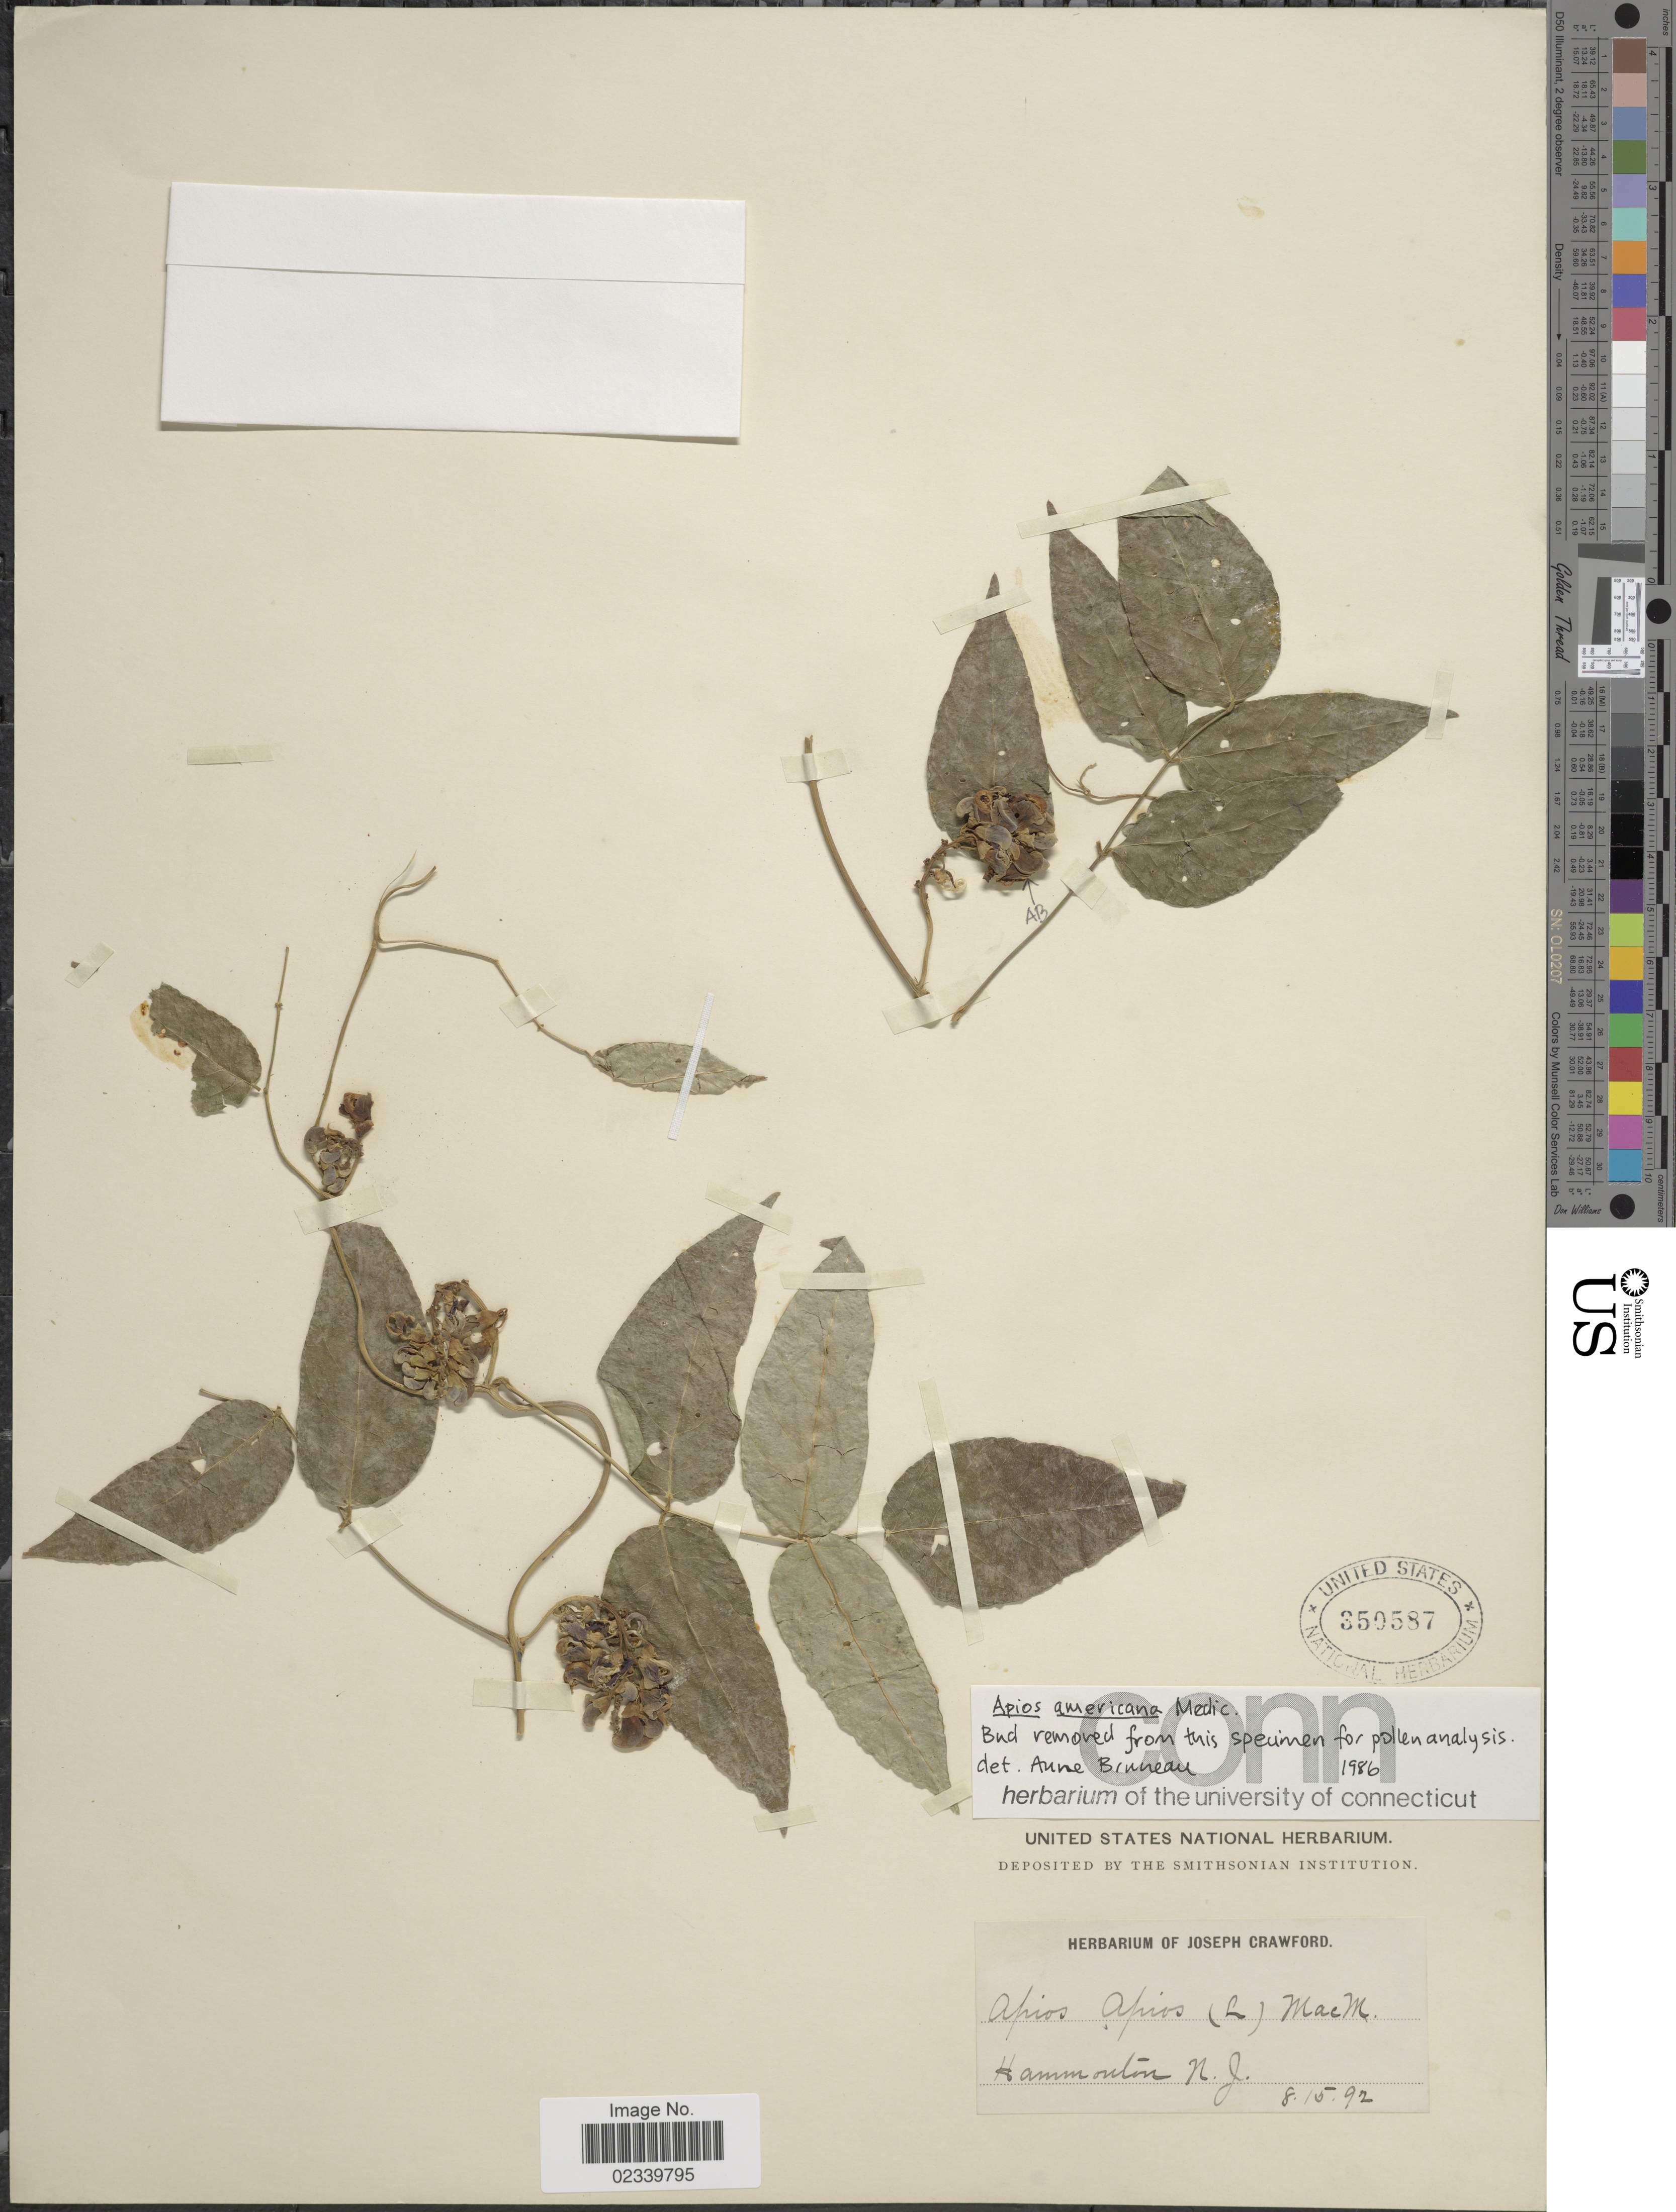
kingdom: Plantae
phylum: Tracheophyta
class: Magnoliopsida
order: Fabales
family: Fabaceae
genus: Apios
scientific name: Apios americana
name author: Medik.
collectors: J. Crawford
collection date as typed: Transcribed d/m/y: 15/8/92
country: United States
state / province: New Jersey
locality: Hammonton N. J,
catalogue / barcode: US 350587